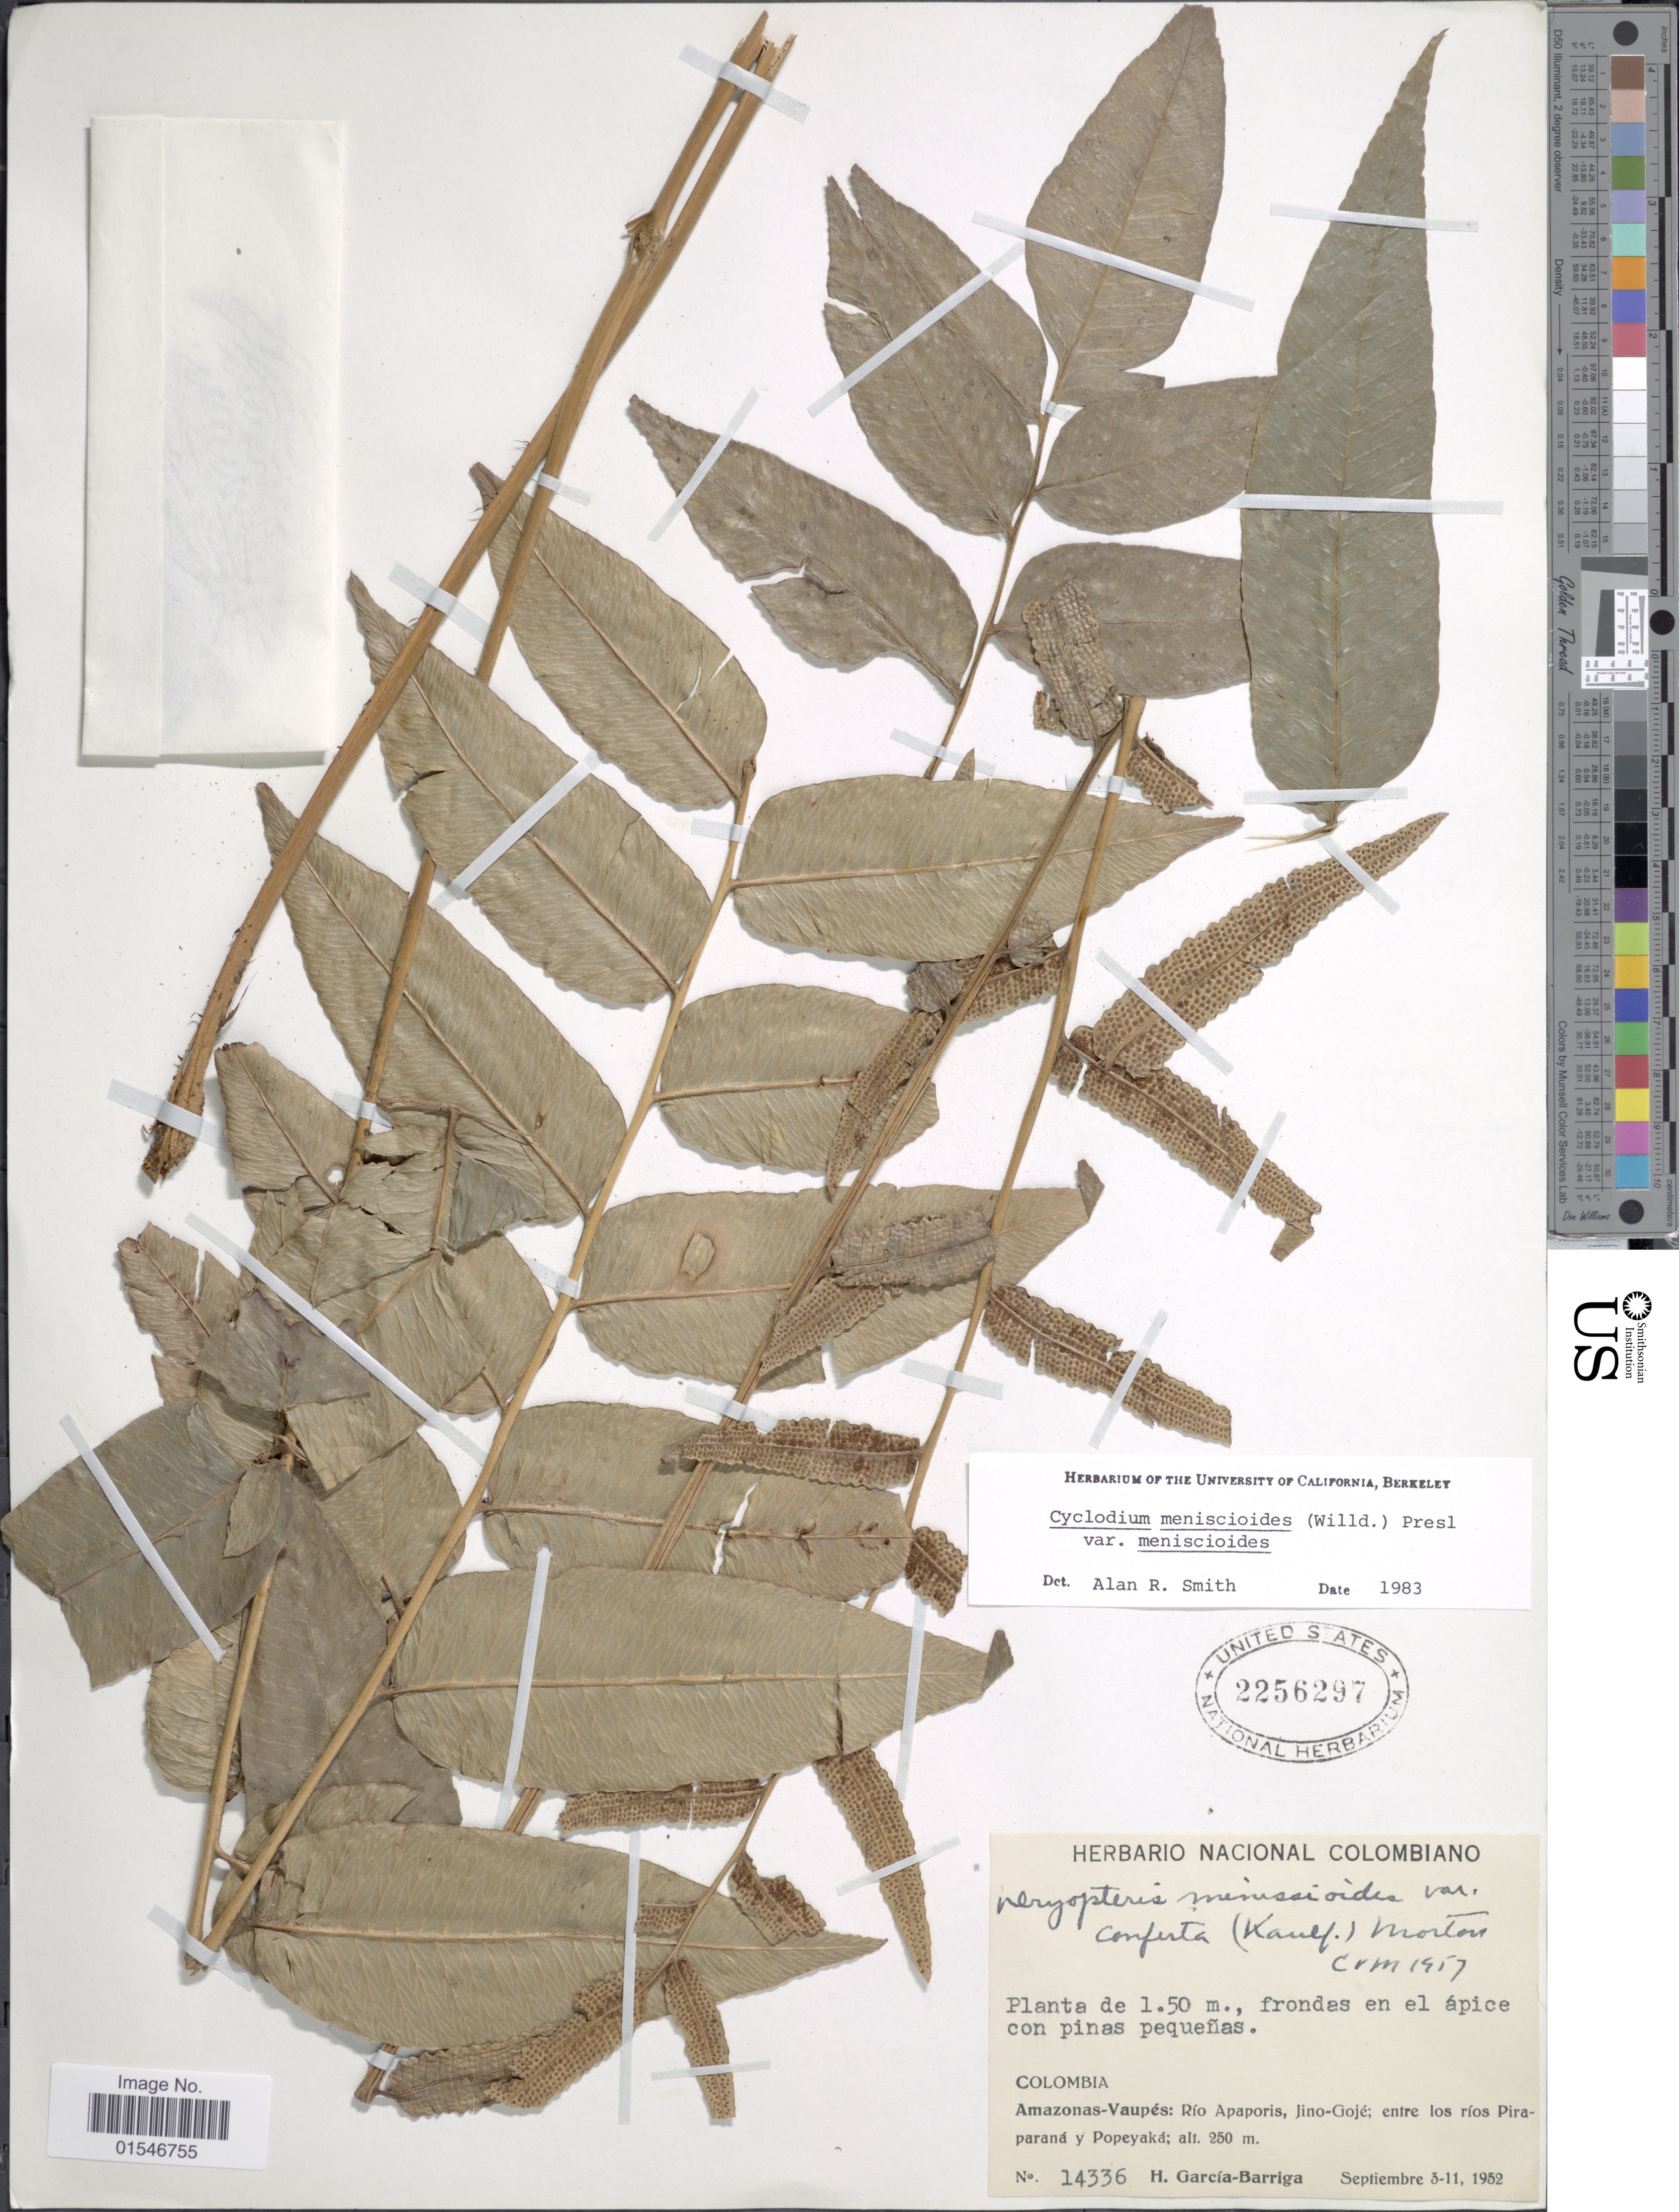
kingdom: Plantae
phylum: Tracheophyta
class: Polypodiopsida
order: Polypodiales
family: Dryopteridaceae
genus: Cyclodium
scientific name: Cyclodium meniscioides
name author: (Willd.) C. Presl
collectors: H. García Barriga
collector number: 14336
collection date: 1952-09-03/1952-09-11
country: Colombia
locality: Amazonas-Vaupés: Río Apaporis, Jino-Gojé; entre los ríos Piraparaná y Popeyaká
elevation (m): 250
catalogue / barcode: US 2256297